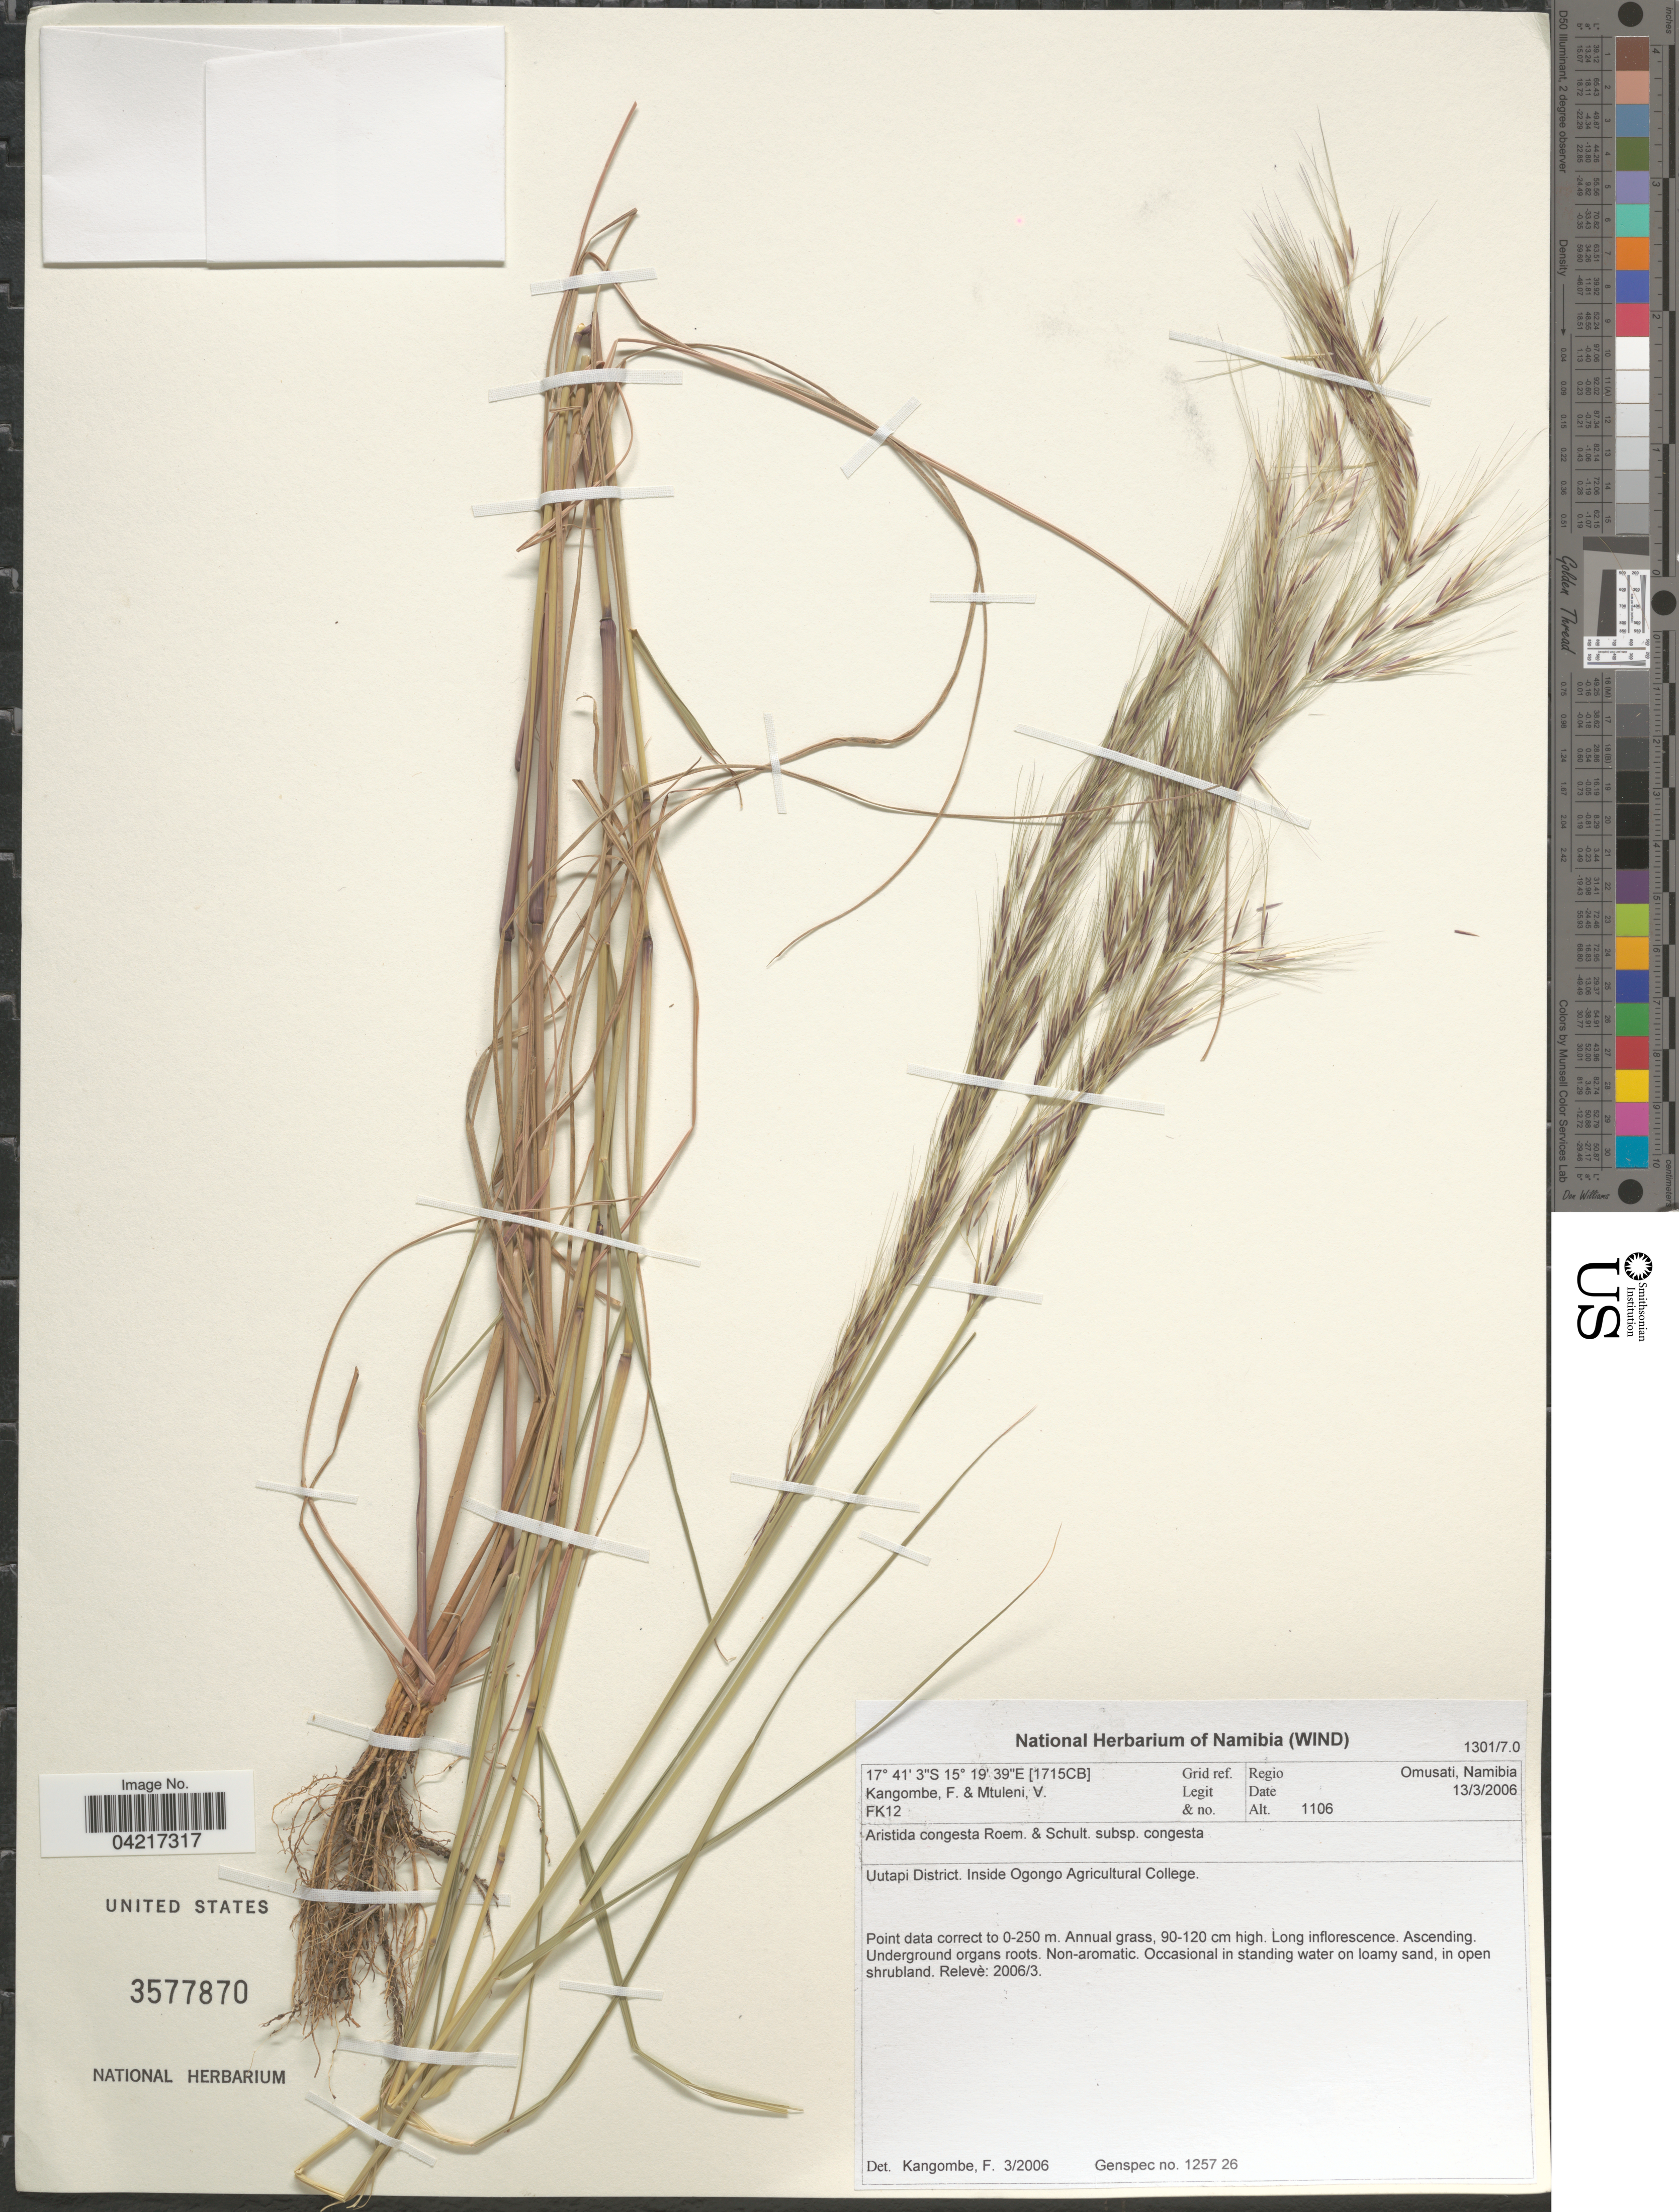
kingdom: Plantae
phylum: Tracheophyta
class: Liliopsida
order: Poales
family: Poaceae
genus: Aristida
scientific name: Aristida congesta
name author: Roem. & Schult.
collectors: F. Kangombe & V. Mtuleni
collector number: FK12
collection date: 2006-03-13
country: Namibia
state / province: Omusati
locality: Grid ref. 1715CB. Regio Omusati, Namibia. Uutapi District. Inside Ogongo Agricultural College.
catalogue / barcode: US 3577870